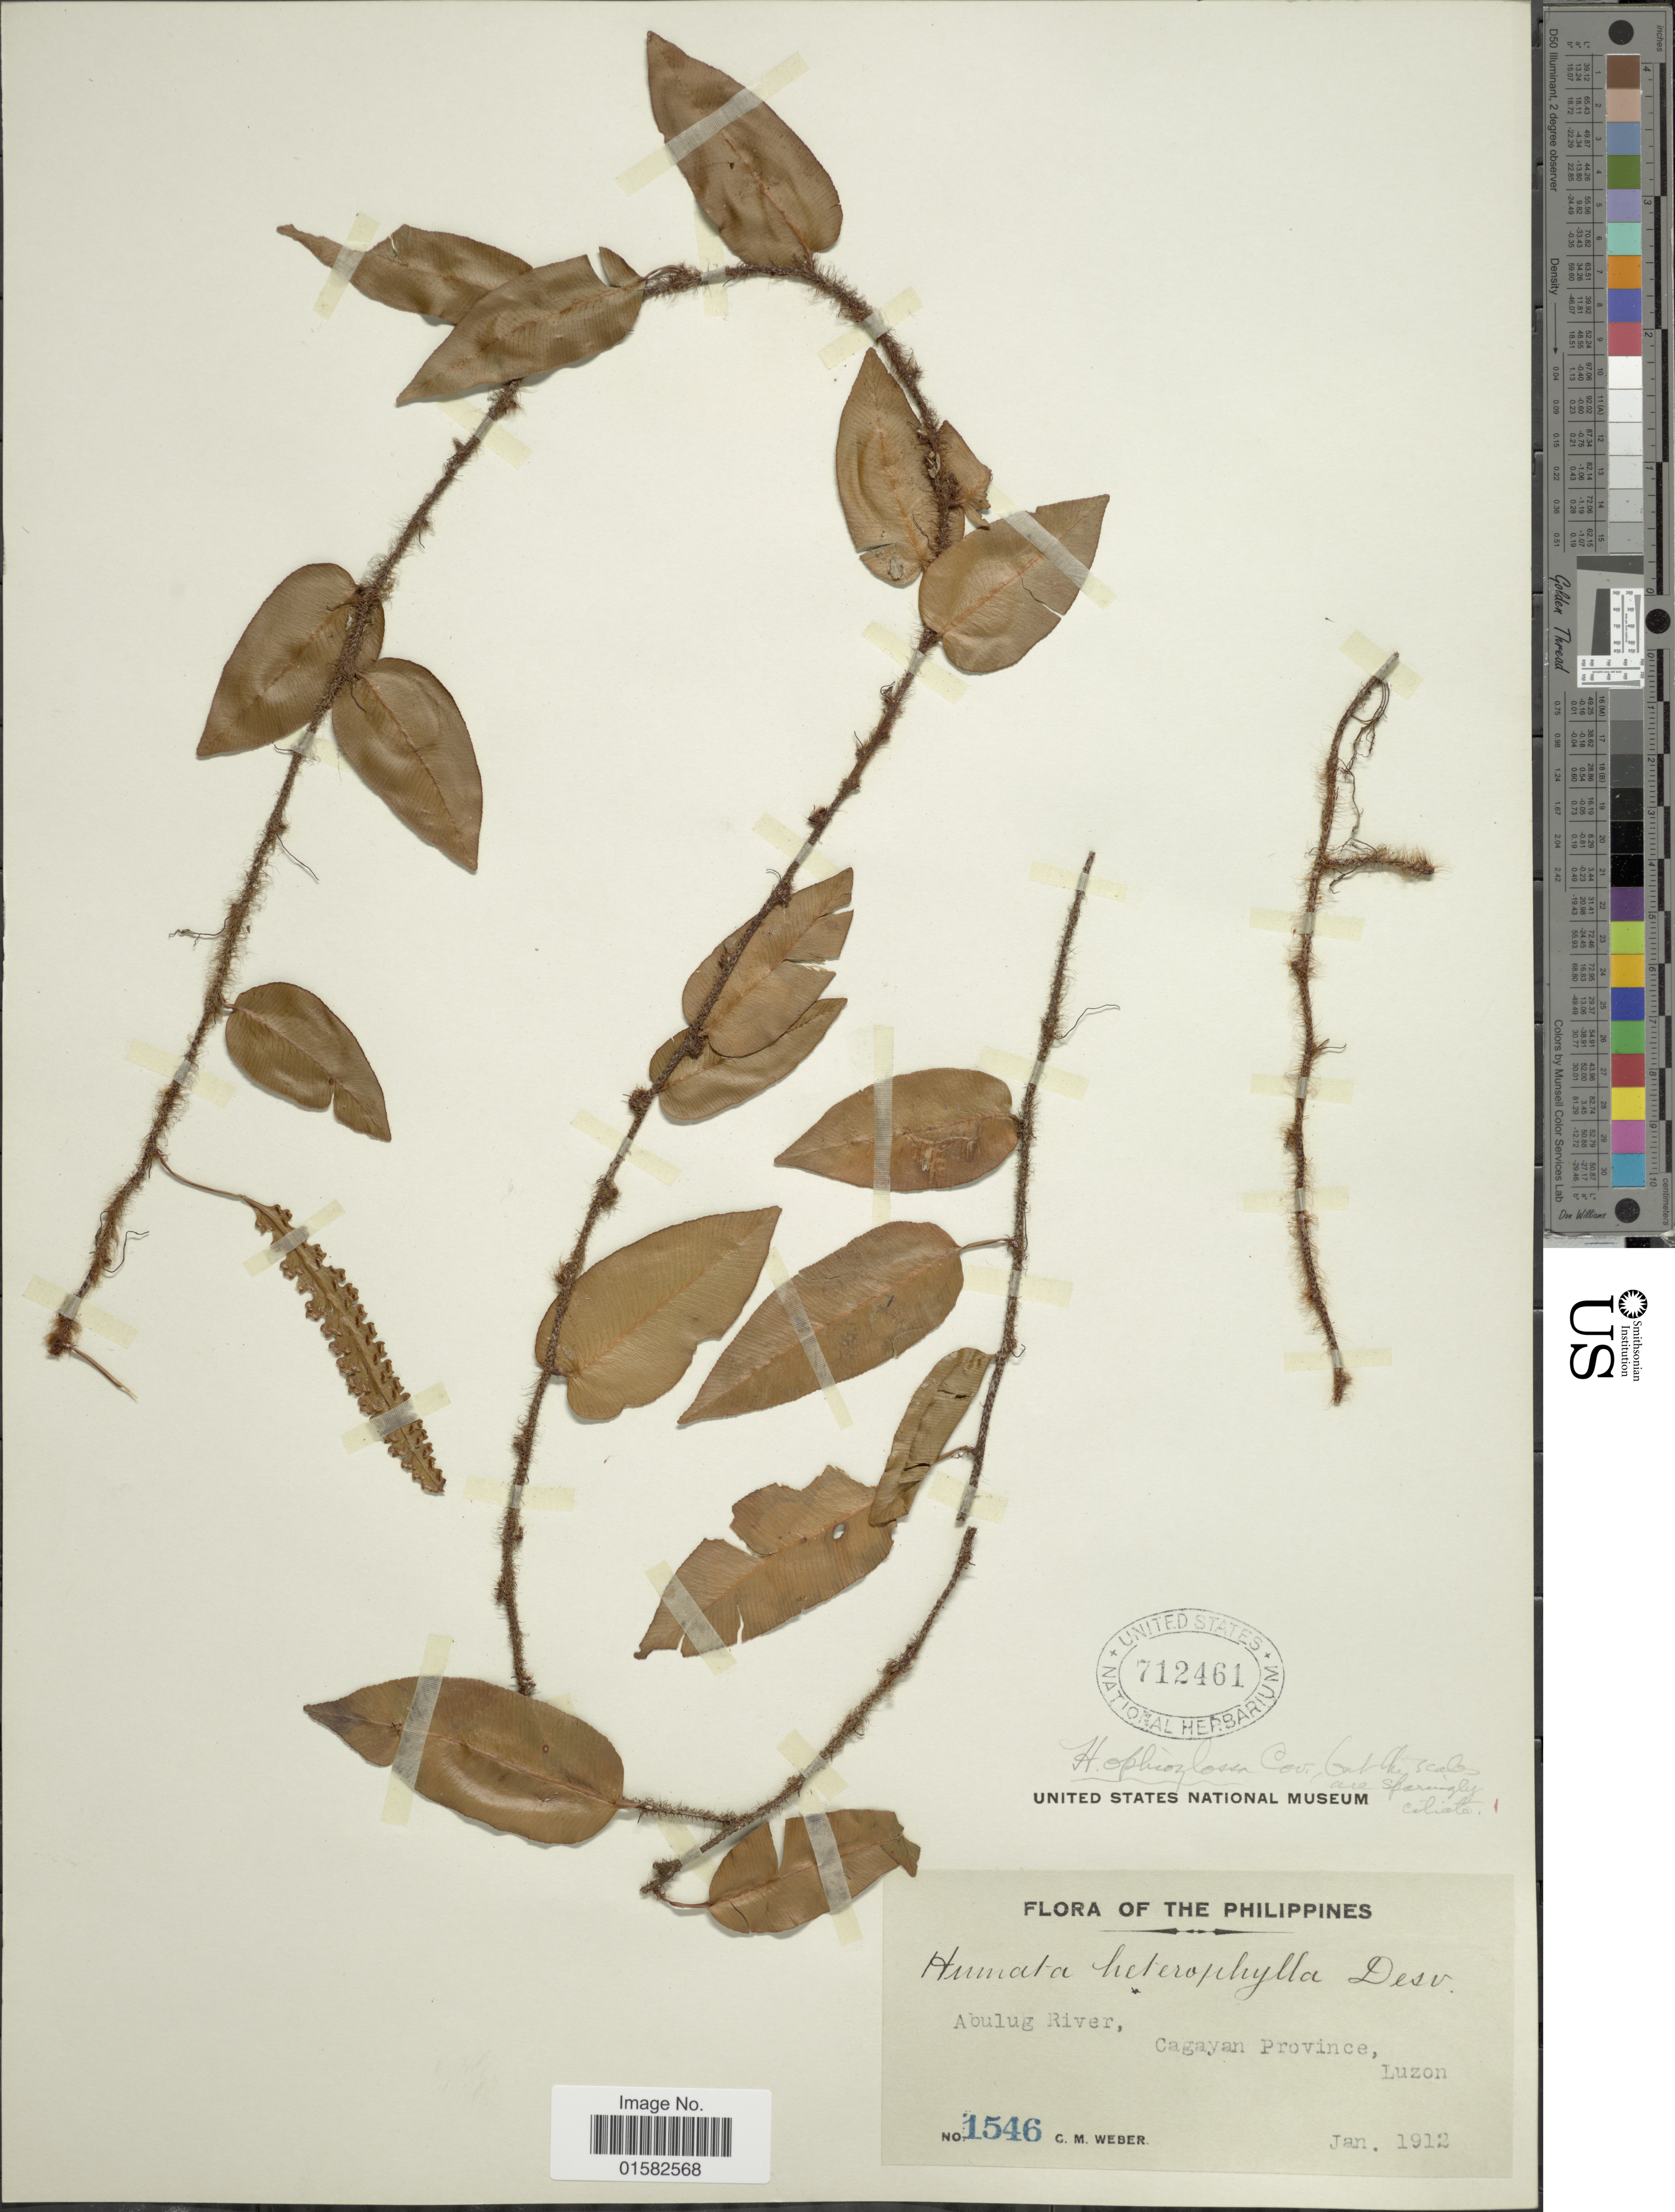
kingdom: Plantae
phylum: Tracheophyta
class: Polypodiopsida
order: Polypodiales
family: Davalliaceae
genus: Humata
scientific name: Humata heterophylla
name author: (Sm.) Desv.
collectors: C. M. Weber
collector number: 1546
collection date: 1912-01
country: Philippines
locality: Luzon, Abulug River, Cagayan Province, Luzon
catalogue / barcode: US 712461